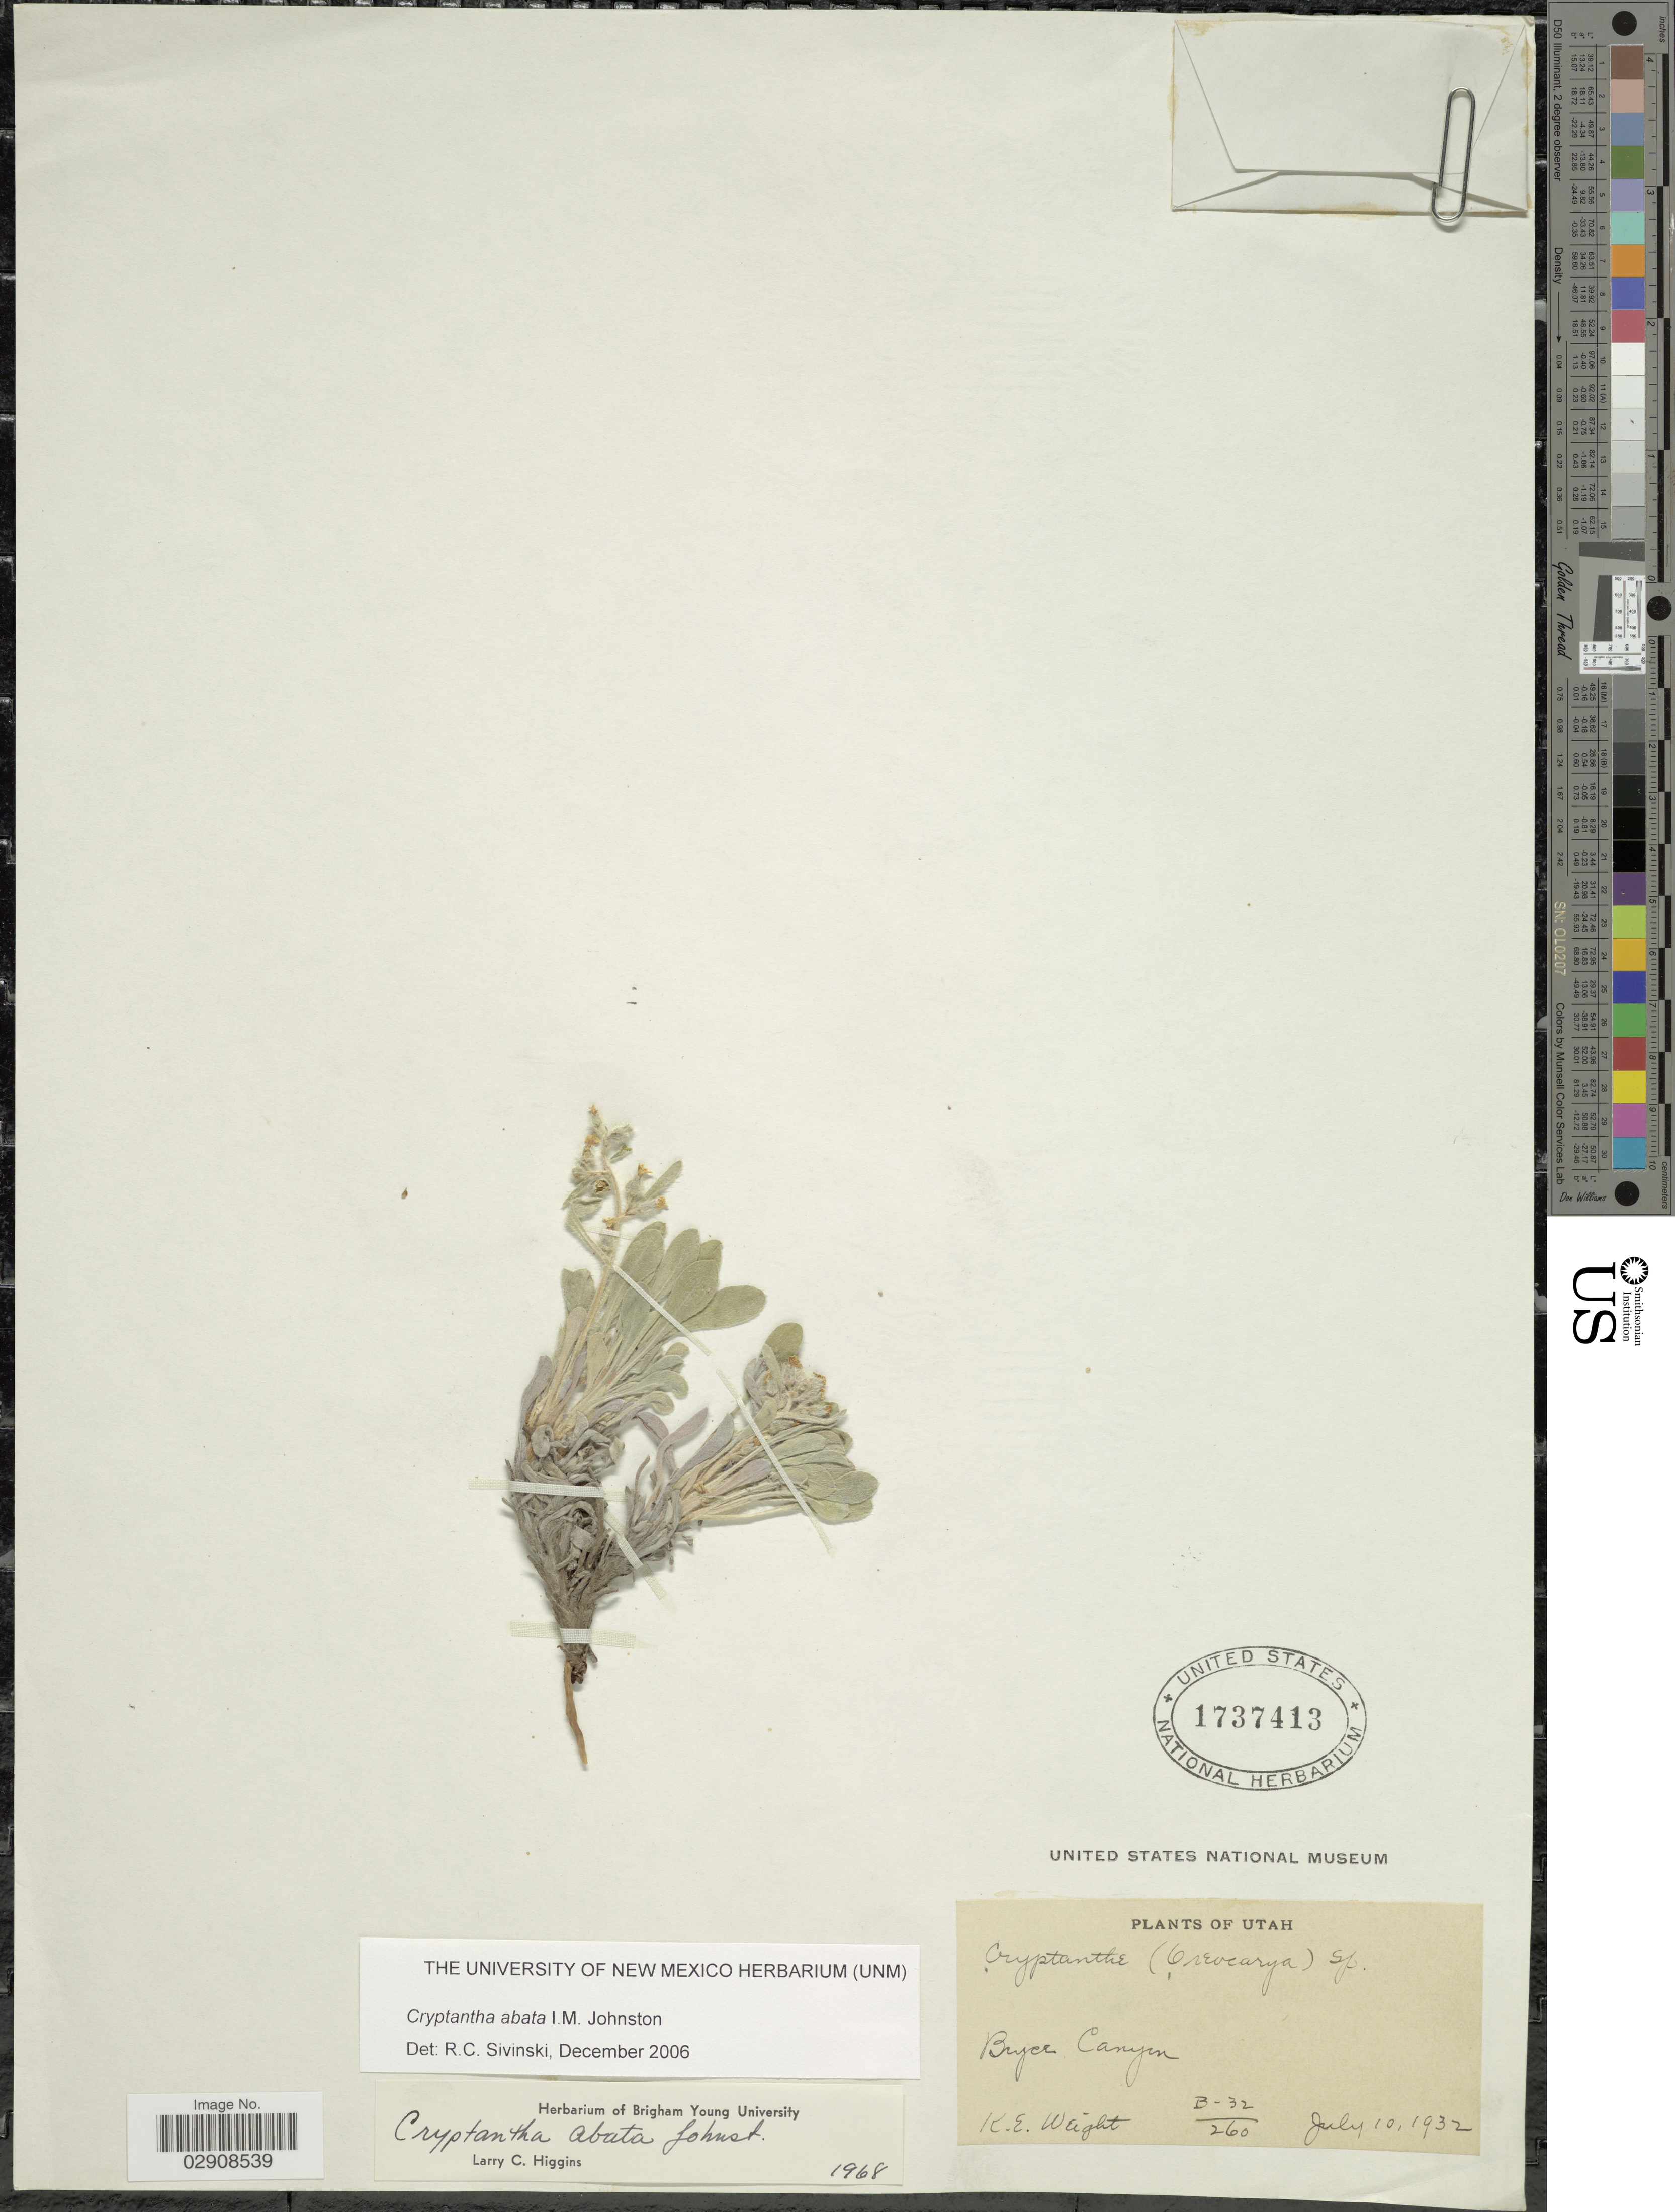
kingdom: Plantae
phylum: Tracheophyta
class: Magnoliopsida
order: Boraginales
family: Boraginaceae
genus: Cryptantha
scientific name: Cryptantha sp.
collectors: K. Weight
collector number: B-32/260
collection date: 1932-07-10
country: United States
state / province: Utah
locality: Bryer Canyon.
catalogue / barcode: US 1737413